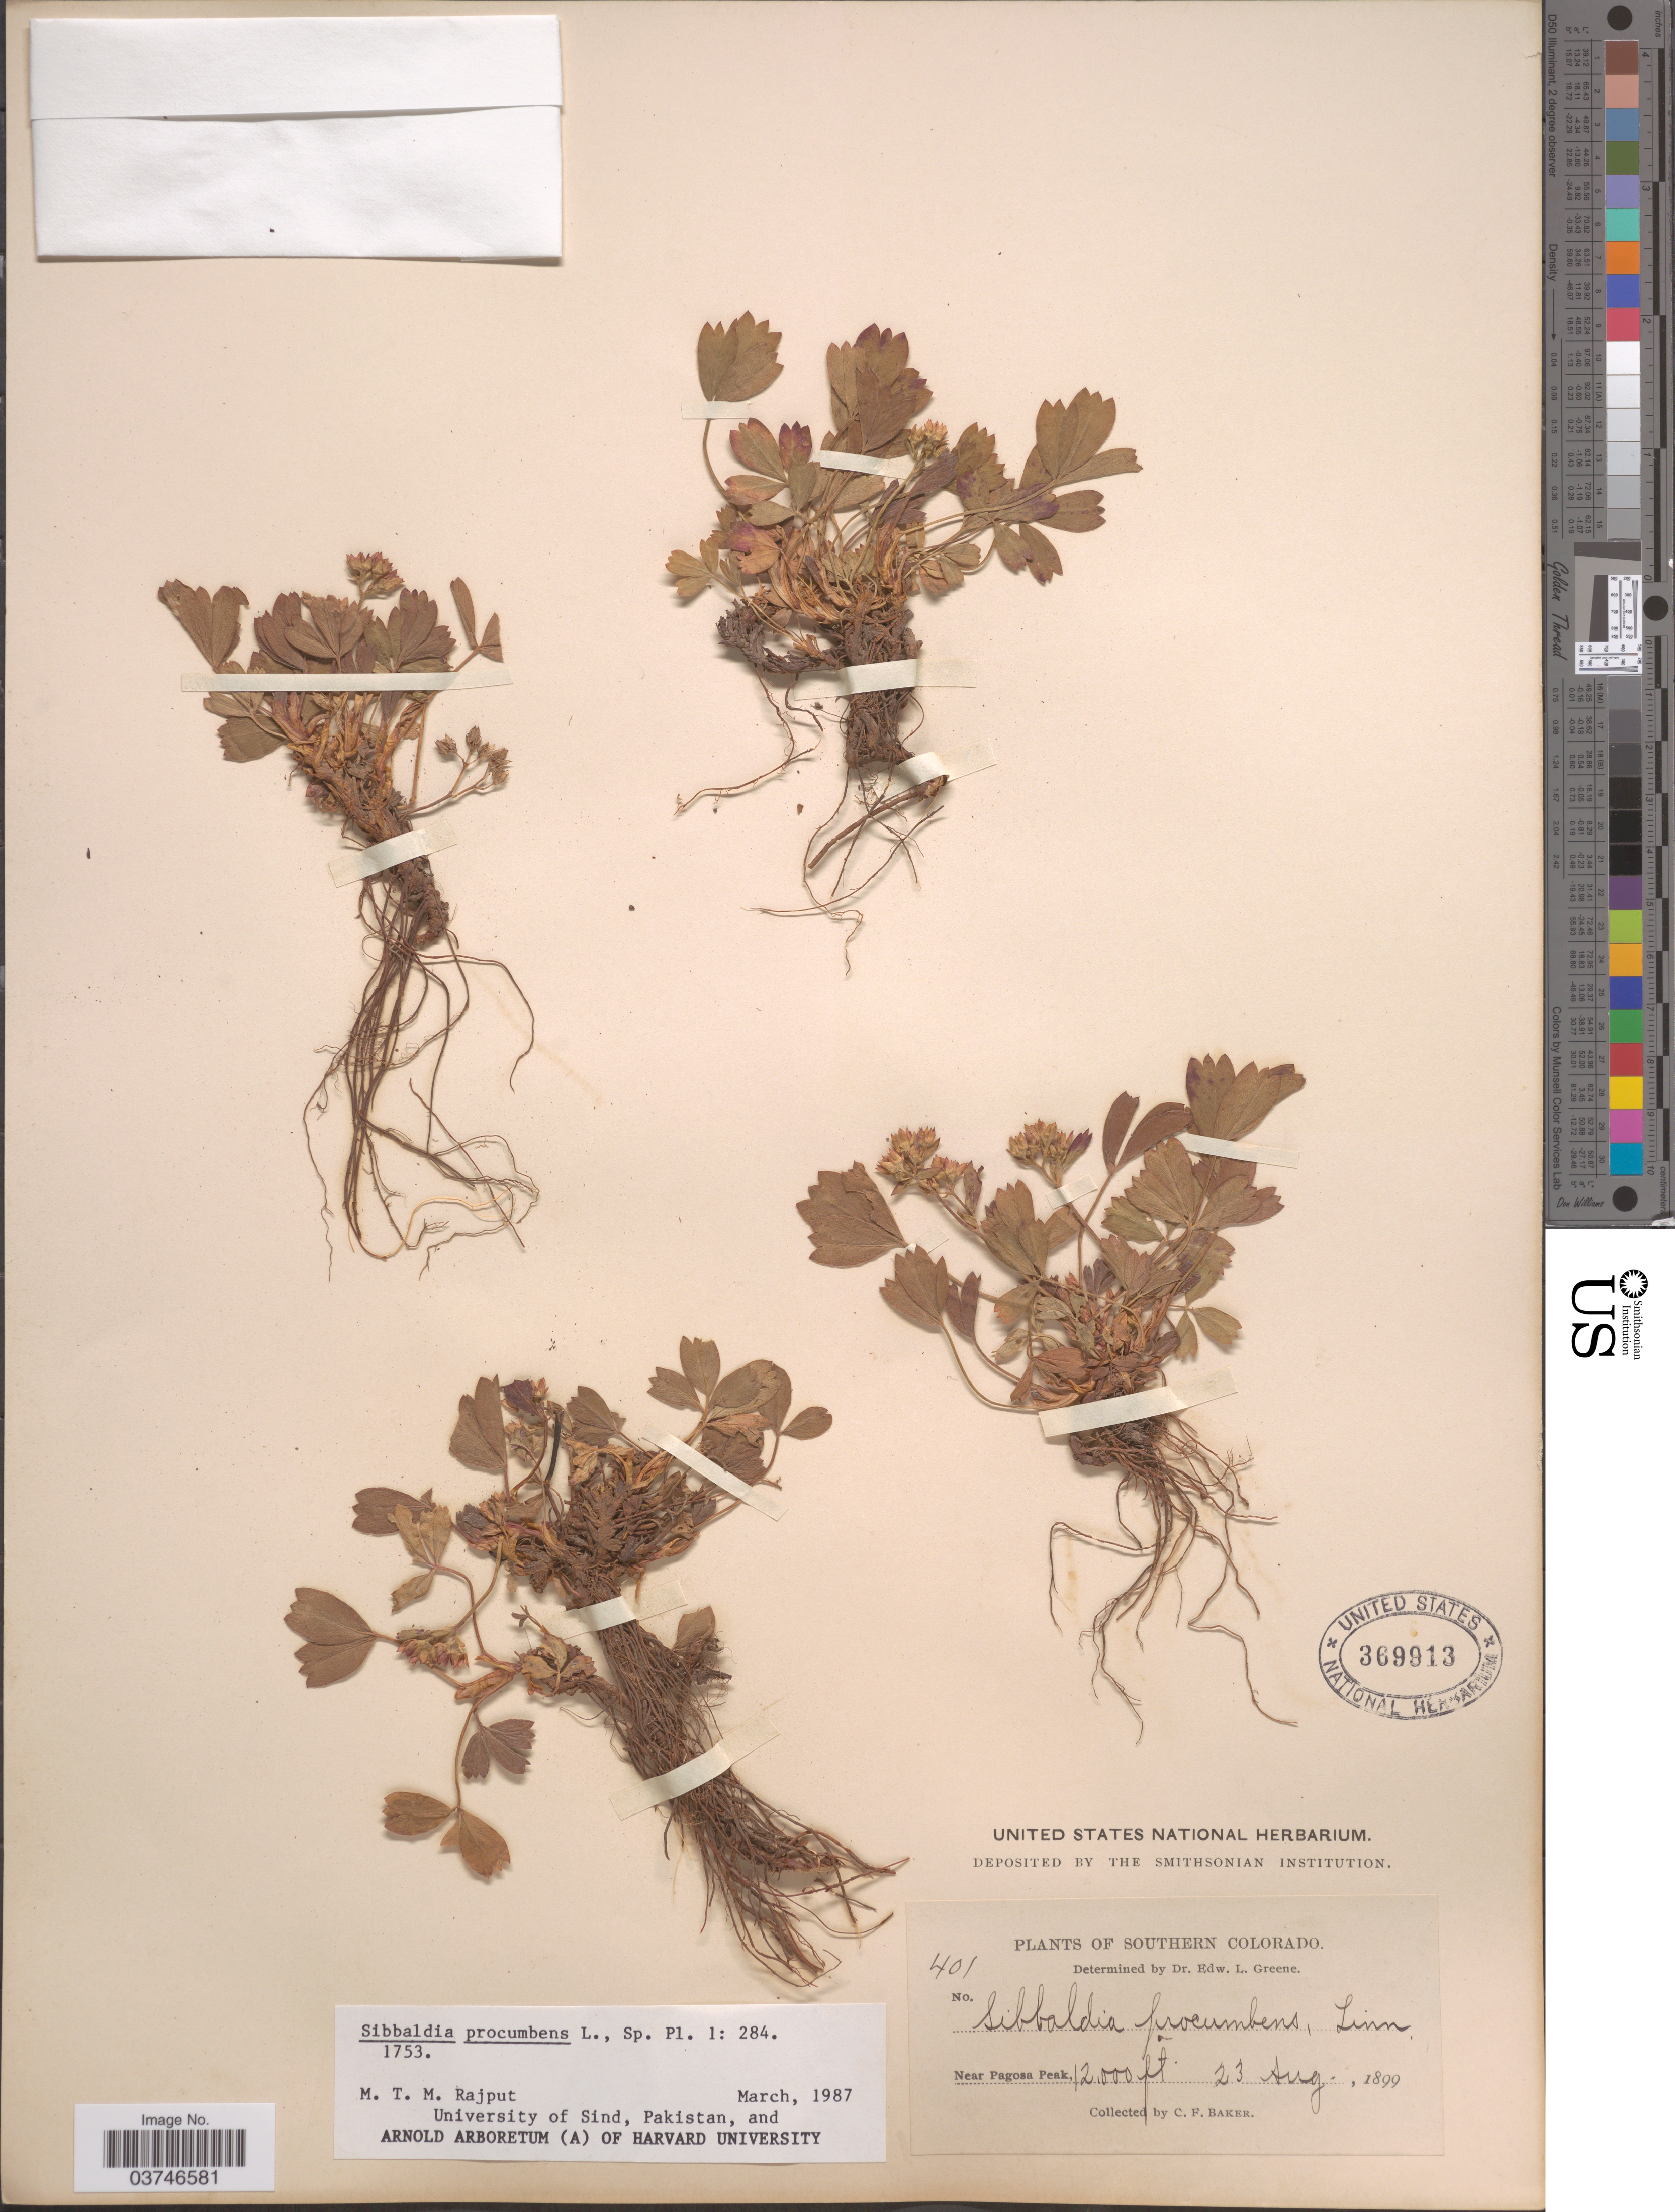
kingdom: Plantae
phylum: Tracheophyta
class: Magnoliopsida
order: Rosales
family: Rosaceae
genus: Sibbaldia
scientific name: Sibbaldia procumbens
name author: L.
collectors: C. F. Baker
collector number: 401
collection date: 1899-08-23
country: United States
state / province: Colorado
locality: Southern Colorado. Near Pagosa Peak.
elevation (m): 3658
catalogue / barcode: US 369913